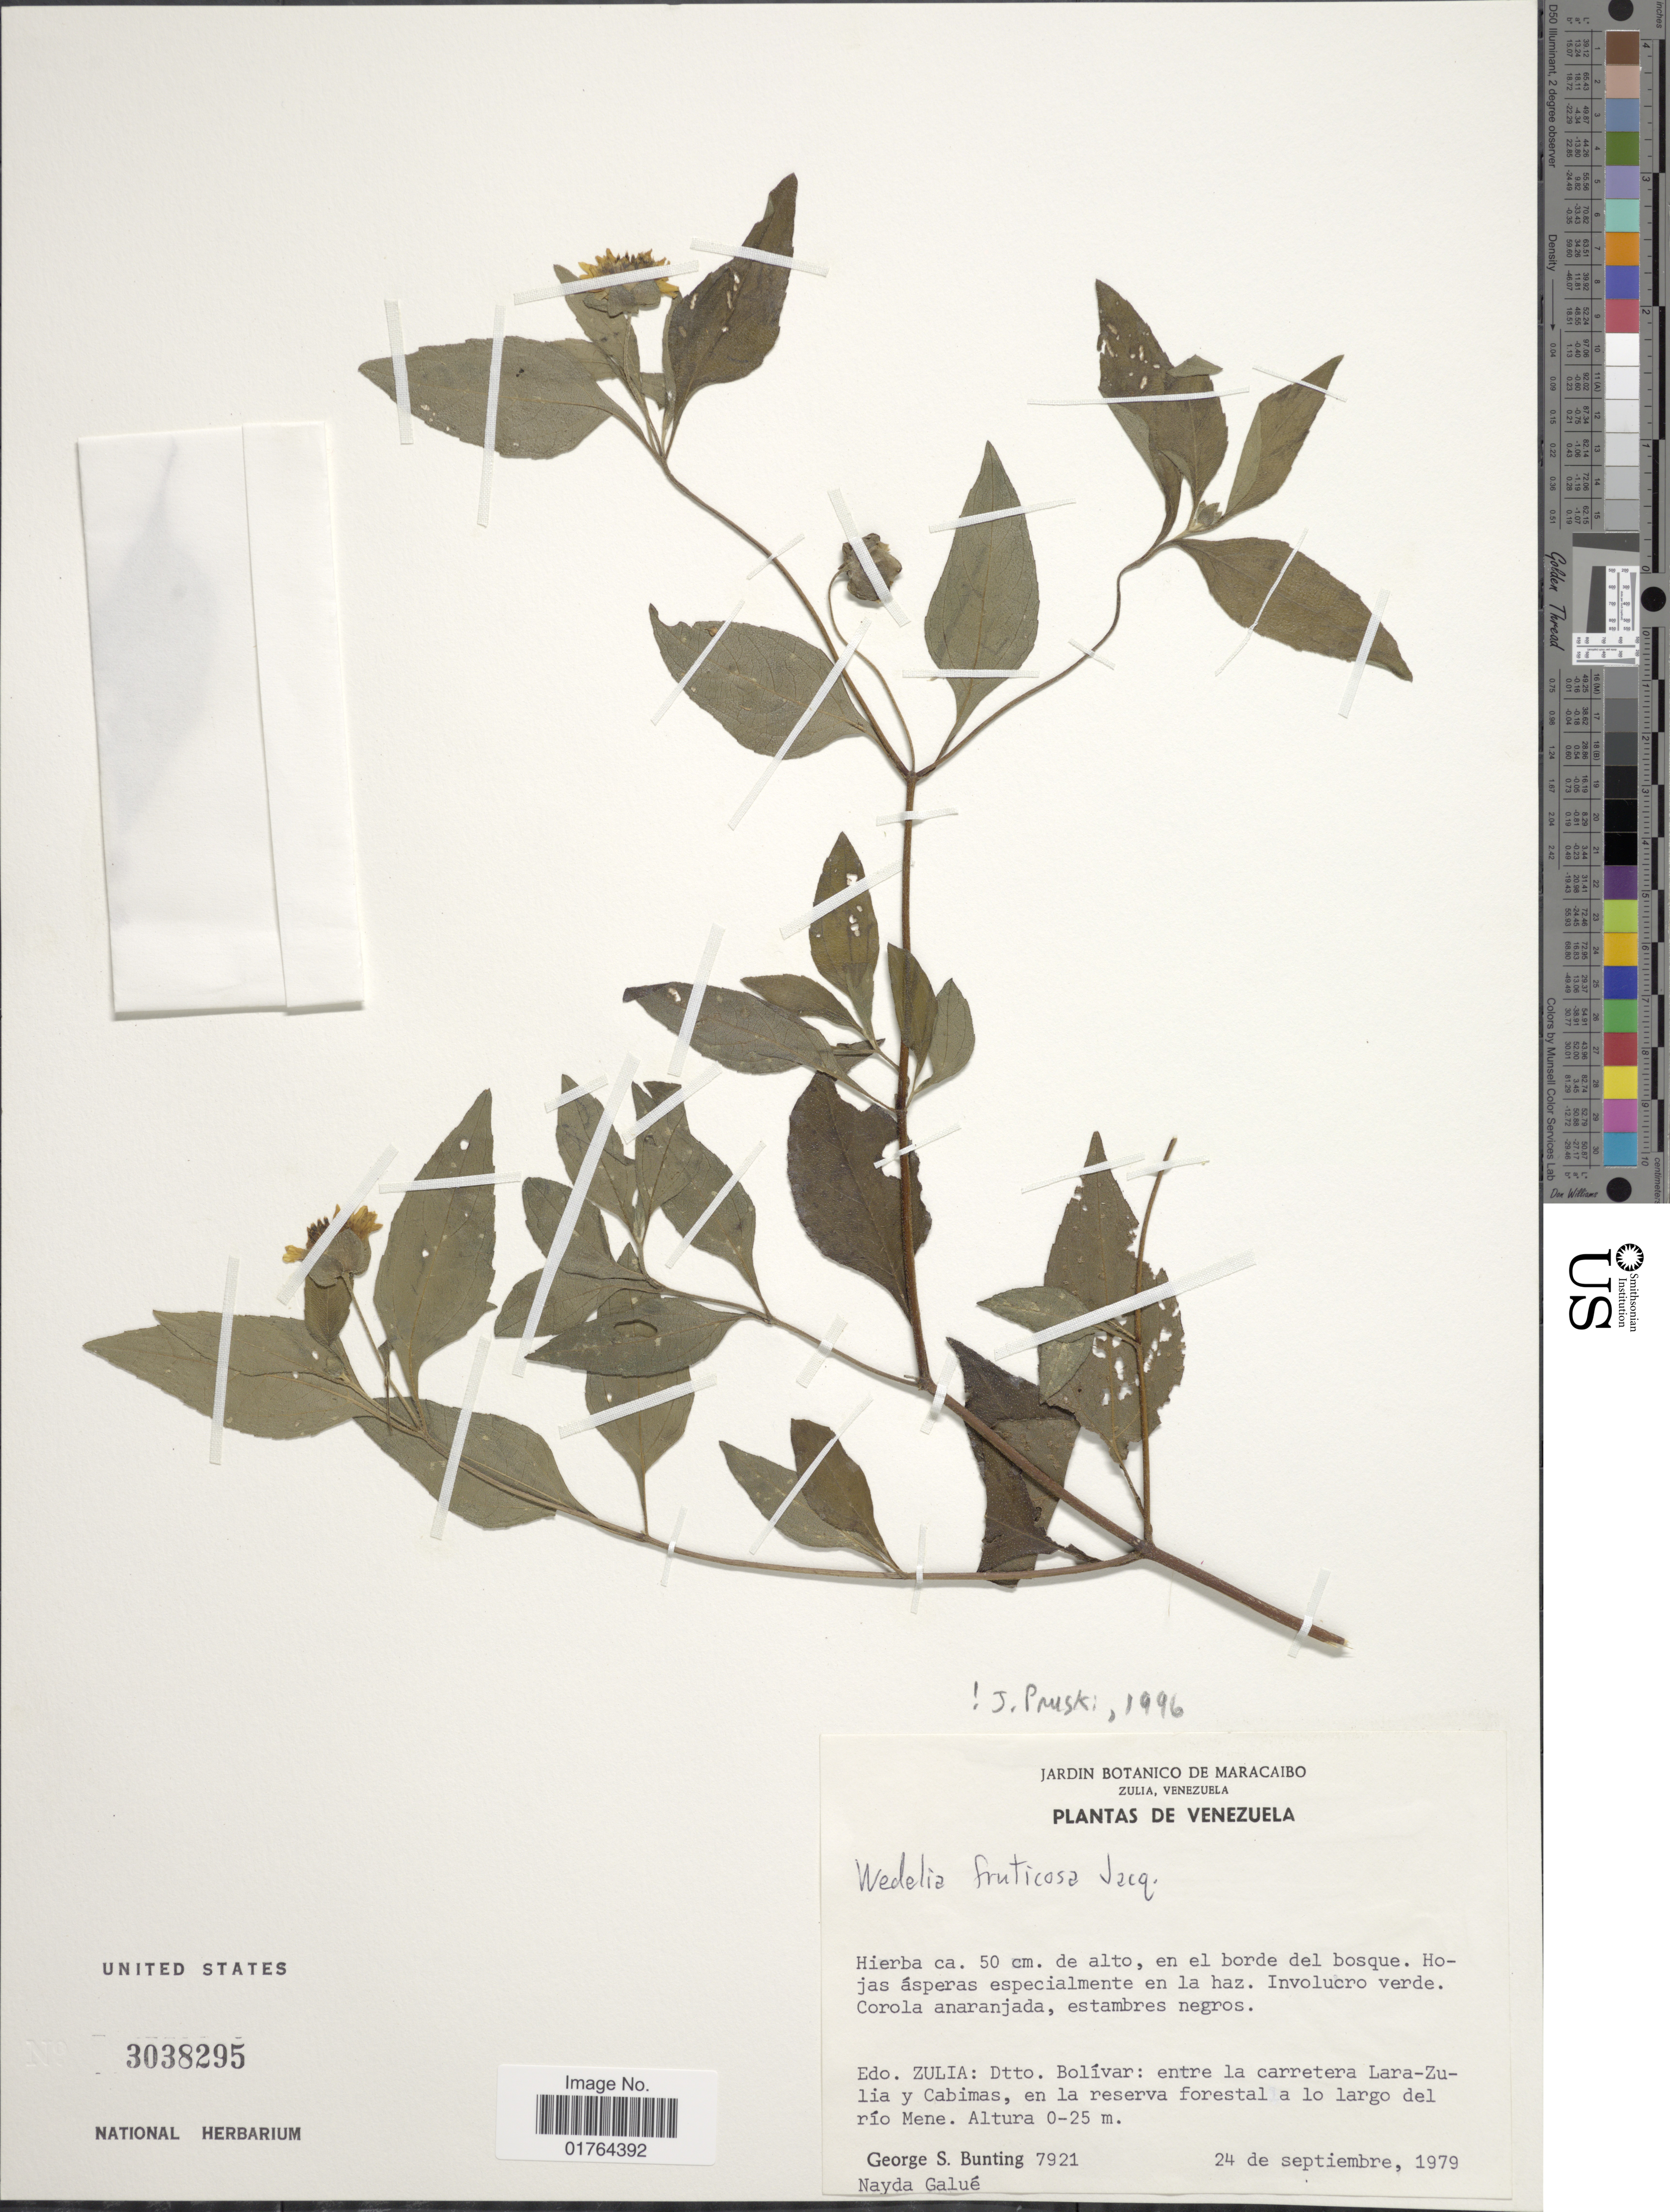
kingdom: Plantae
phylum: Tracheophyta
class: Magnoliopsida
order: Asterales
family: Asteraceae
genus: Wedelia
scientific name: Wedelia fruticosa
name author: Jacq.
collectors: G. S. Bunting & N. Galué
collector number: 7921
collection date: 1979-09-24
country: Venezuela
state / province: Zulia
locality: Edo. Zulia, Dtto. Bolivar, entre la carretera Lara-Zulia y Cabimas, a lo largo del rio Mene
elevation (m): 0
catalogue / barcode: US 3038295